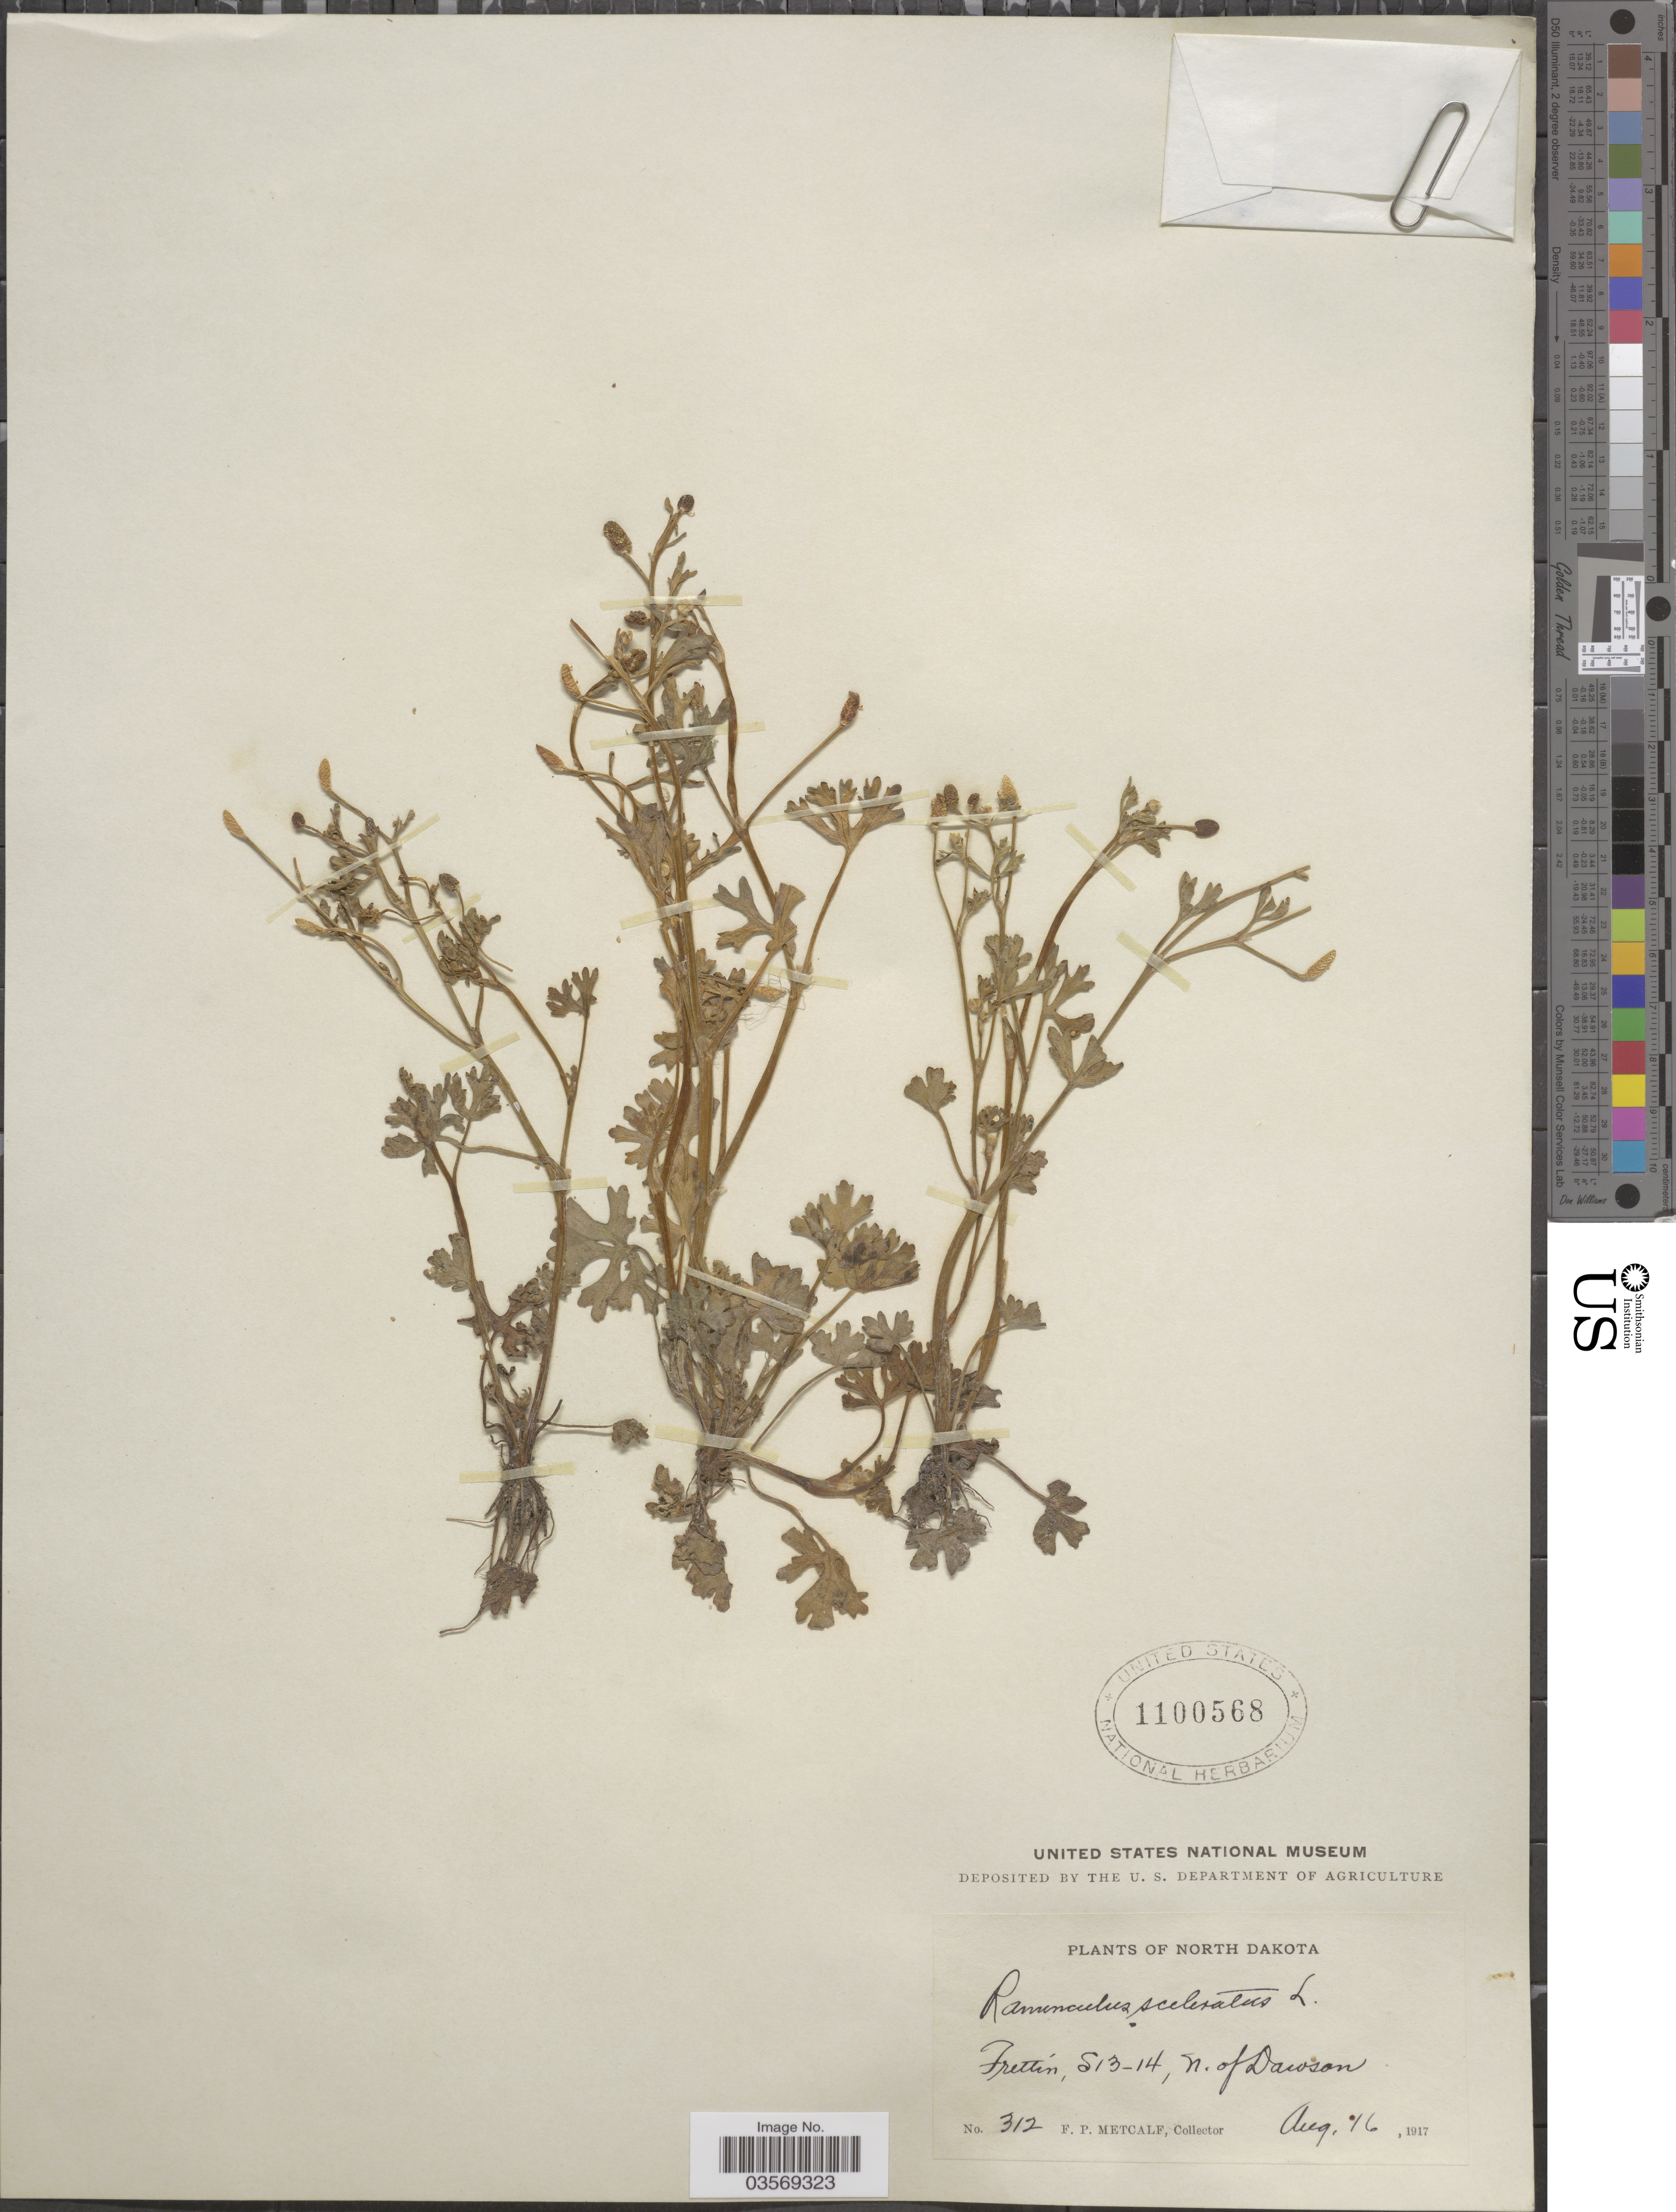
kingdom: Plantae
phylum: Tracheophyta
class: Magnoliopsida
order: Ranunculales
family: Ranunculaceae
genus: Ranunculus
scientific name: Ranunculus sceleratus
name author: L.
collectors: F. Metcalf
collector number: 312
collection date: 1917-08-16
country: United States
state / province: North Dakota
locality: Frettín, S13-14, n. of Dawson.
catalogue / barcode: US 1100568